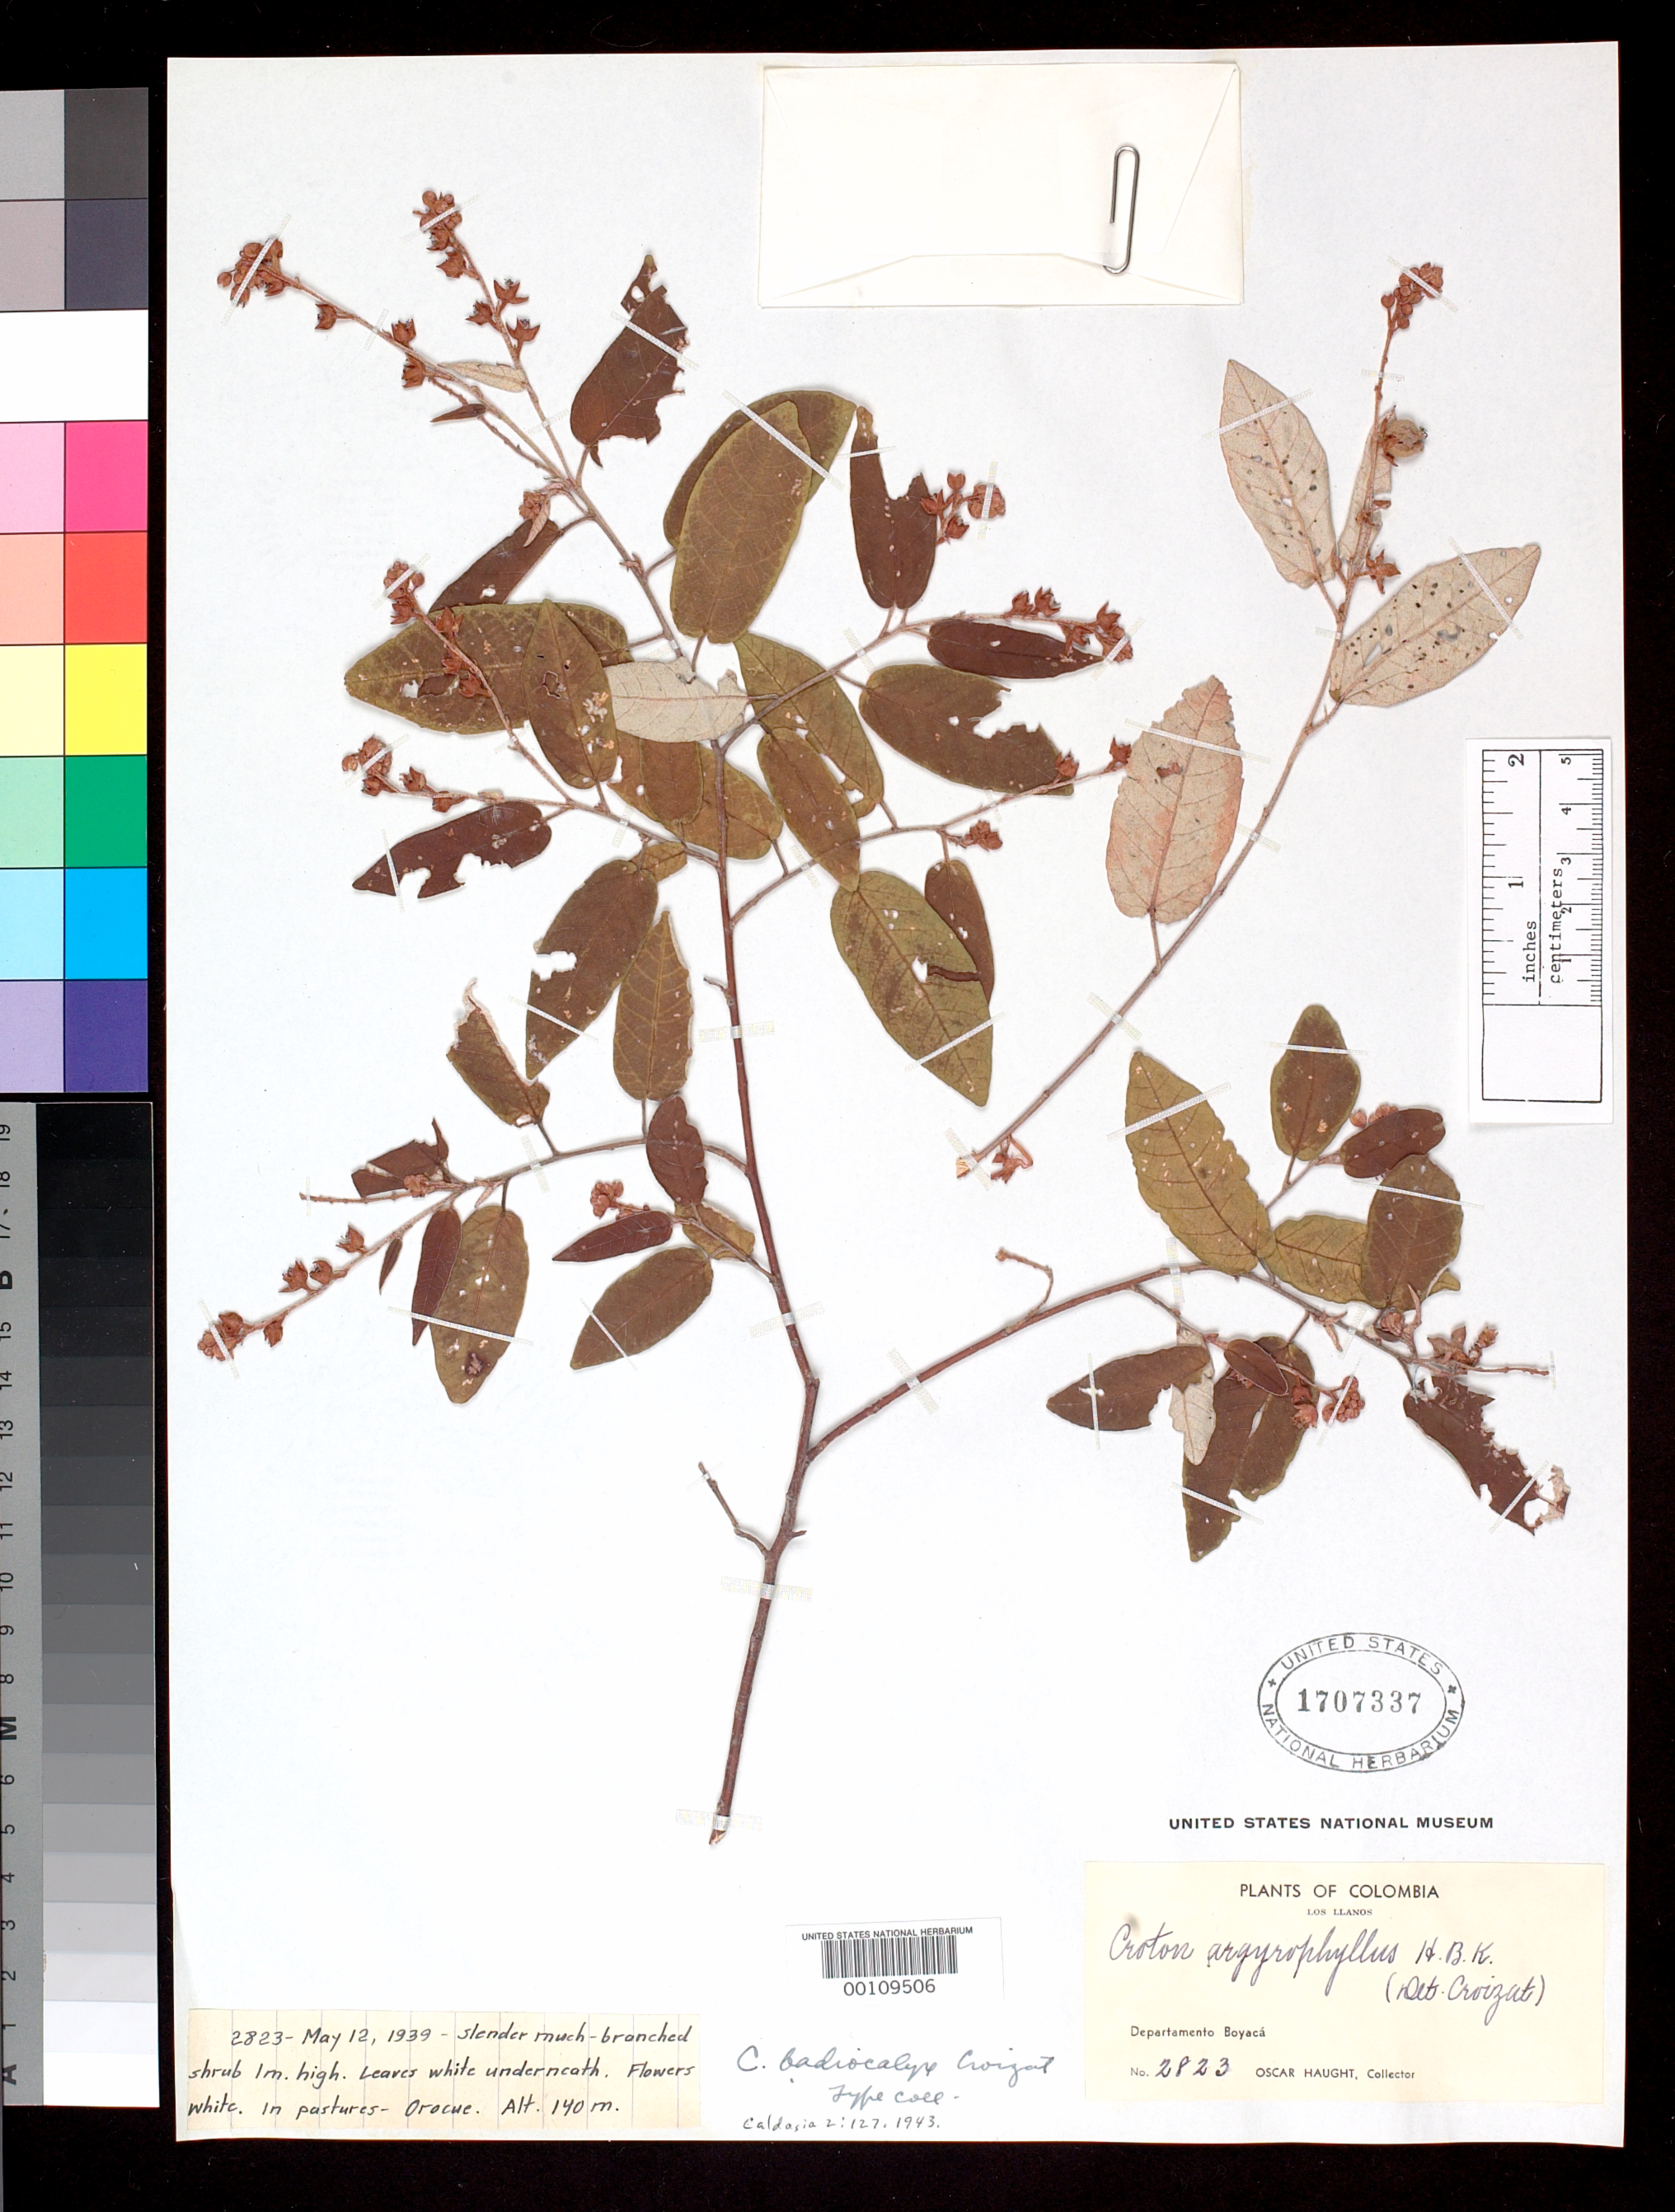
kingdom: Plantae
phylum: Tracheophyta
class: Magnoliopsida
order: Malpighiales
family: Euphorbiaceae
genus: Croton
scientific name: Croton badiocalyx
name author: Croizat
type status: Isotype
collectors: O. L. Haught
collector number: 2823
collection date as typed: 12 May 1939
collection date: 1939-05-12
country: Colombia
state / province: Boyacá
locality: Los Llanos, Orocue.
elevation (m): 140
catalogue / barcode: US 1707337